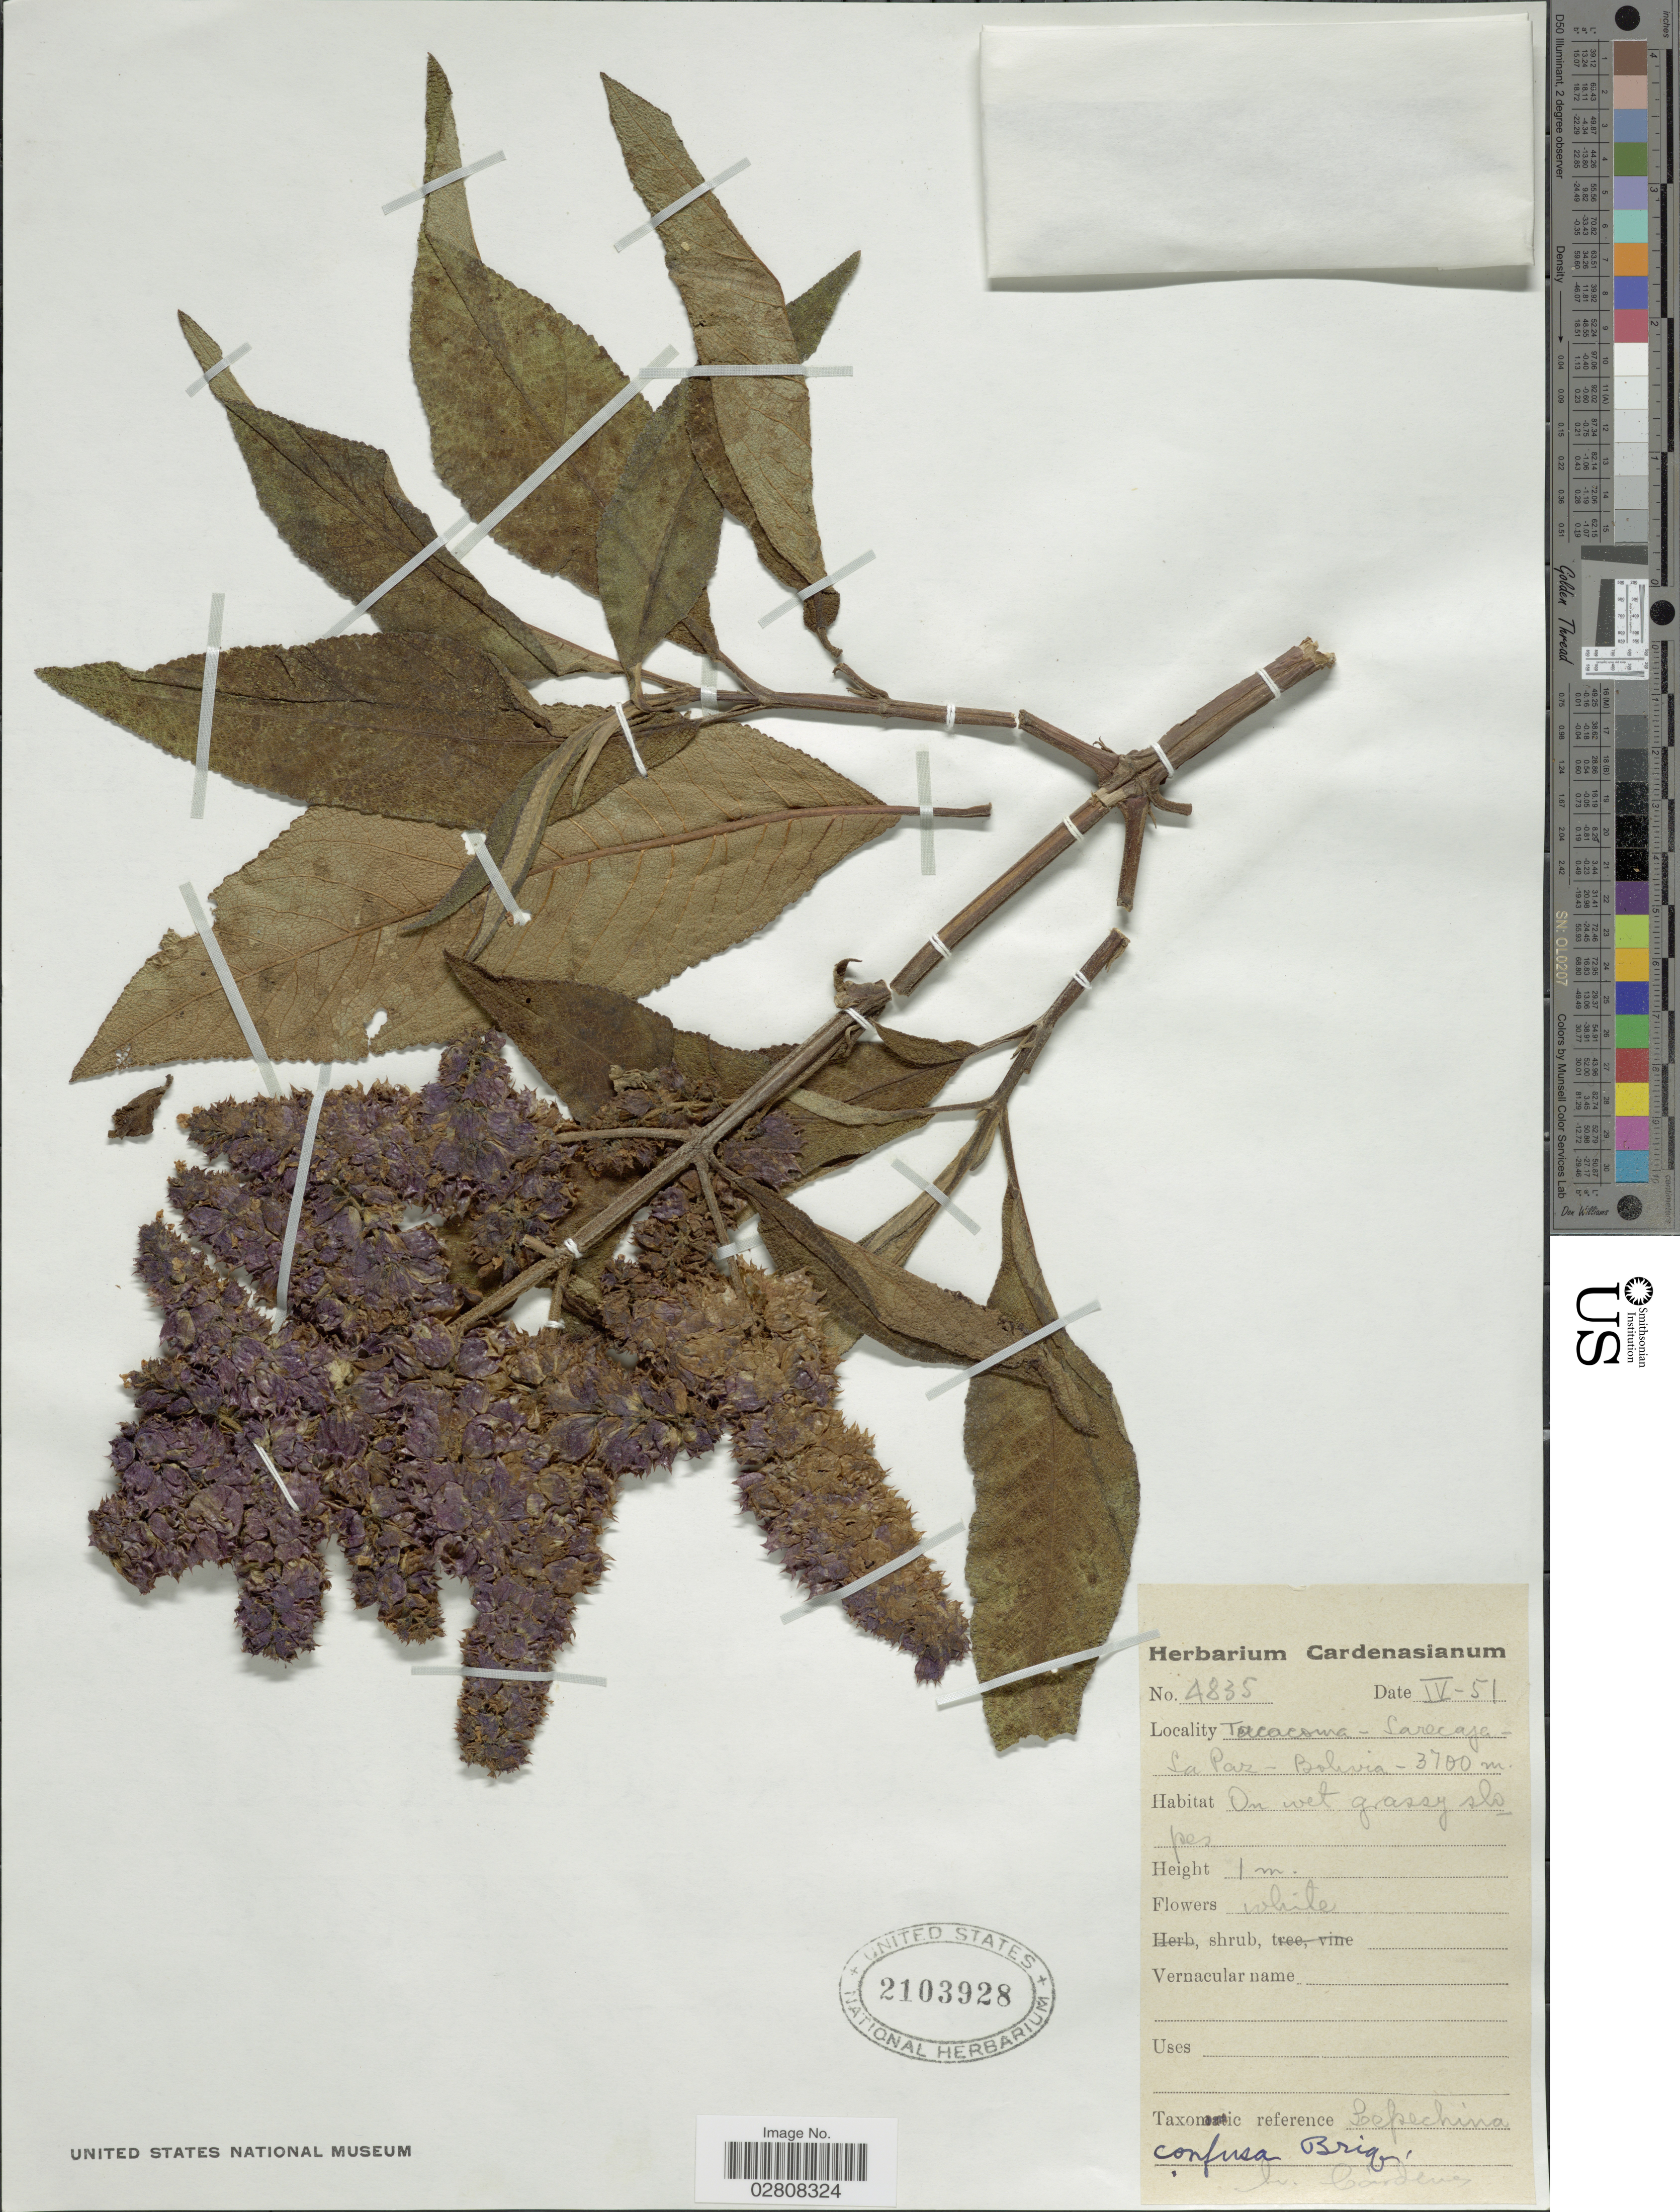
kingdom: Plantae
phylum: Tracheophyta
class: Magnoliopsida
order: Lamiales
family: Lamiaceae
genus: Lepechinia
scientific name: Lepechinia sp.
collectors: M. Cárdenas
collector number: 4835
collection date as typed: Transcribed d/m/y: /4/51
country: Bolivia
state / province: La Paz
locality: Tacacoma-Sarecaja.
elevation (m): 3700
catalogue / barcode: US 2103928